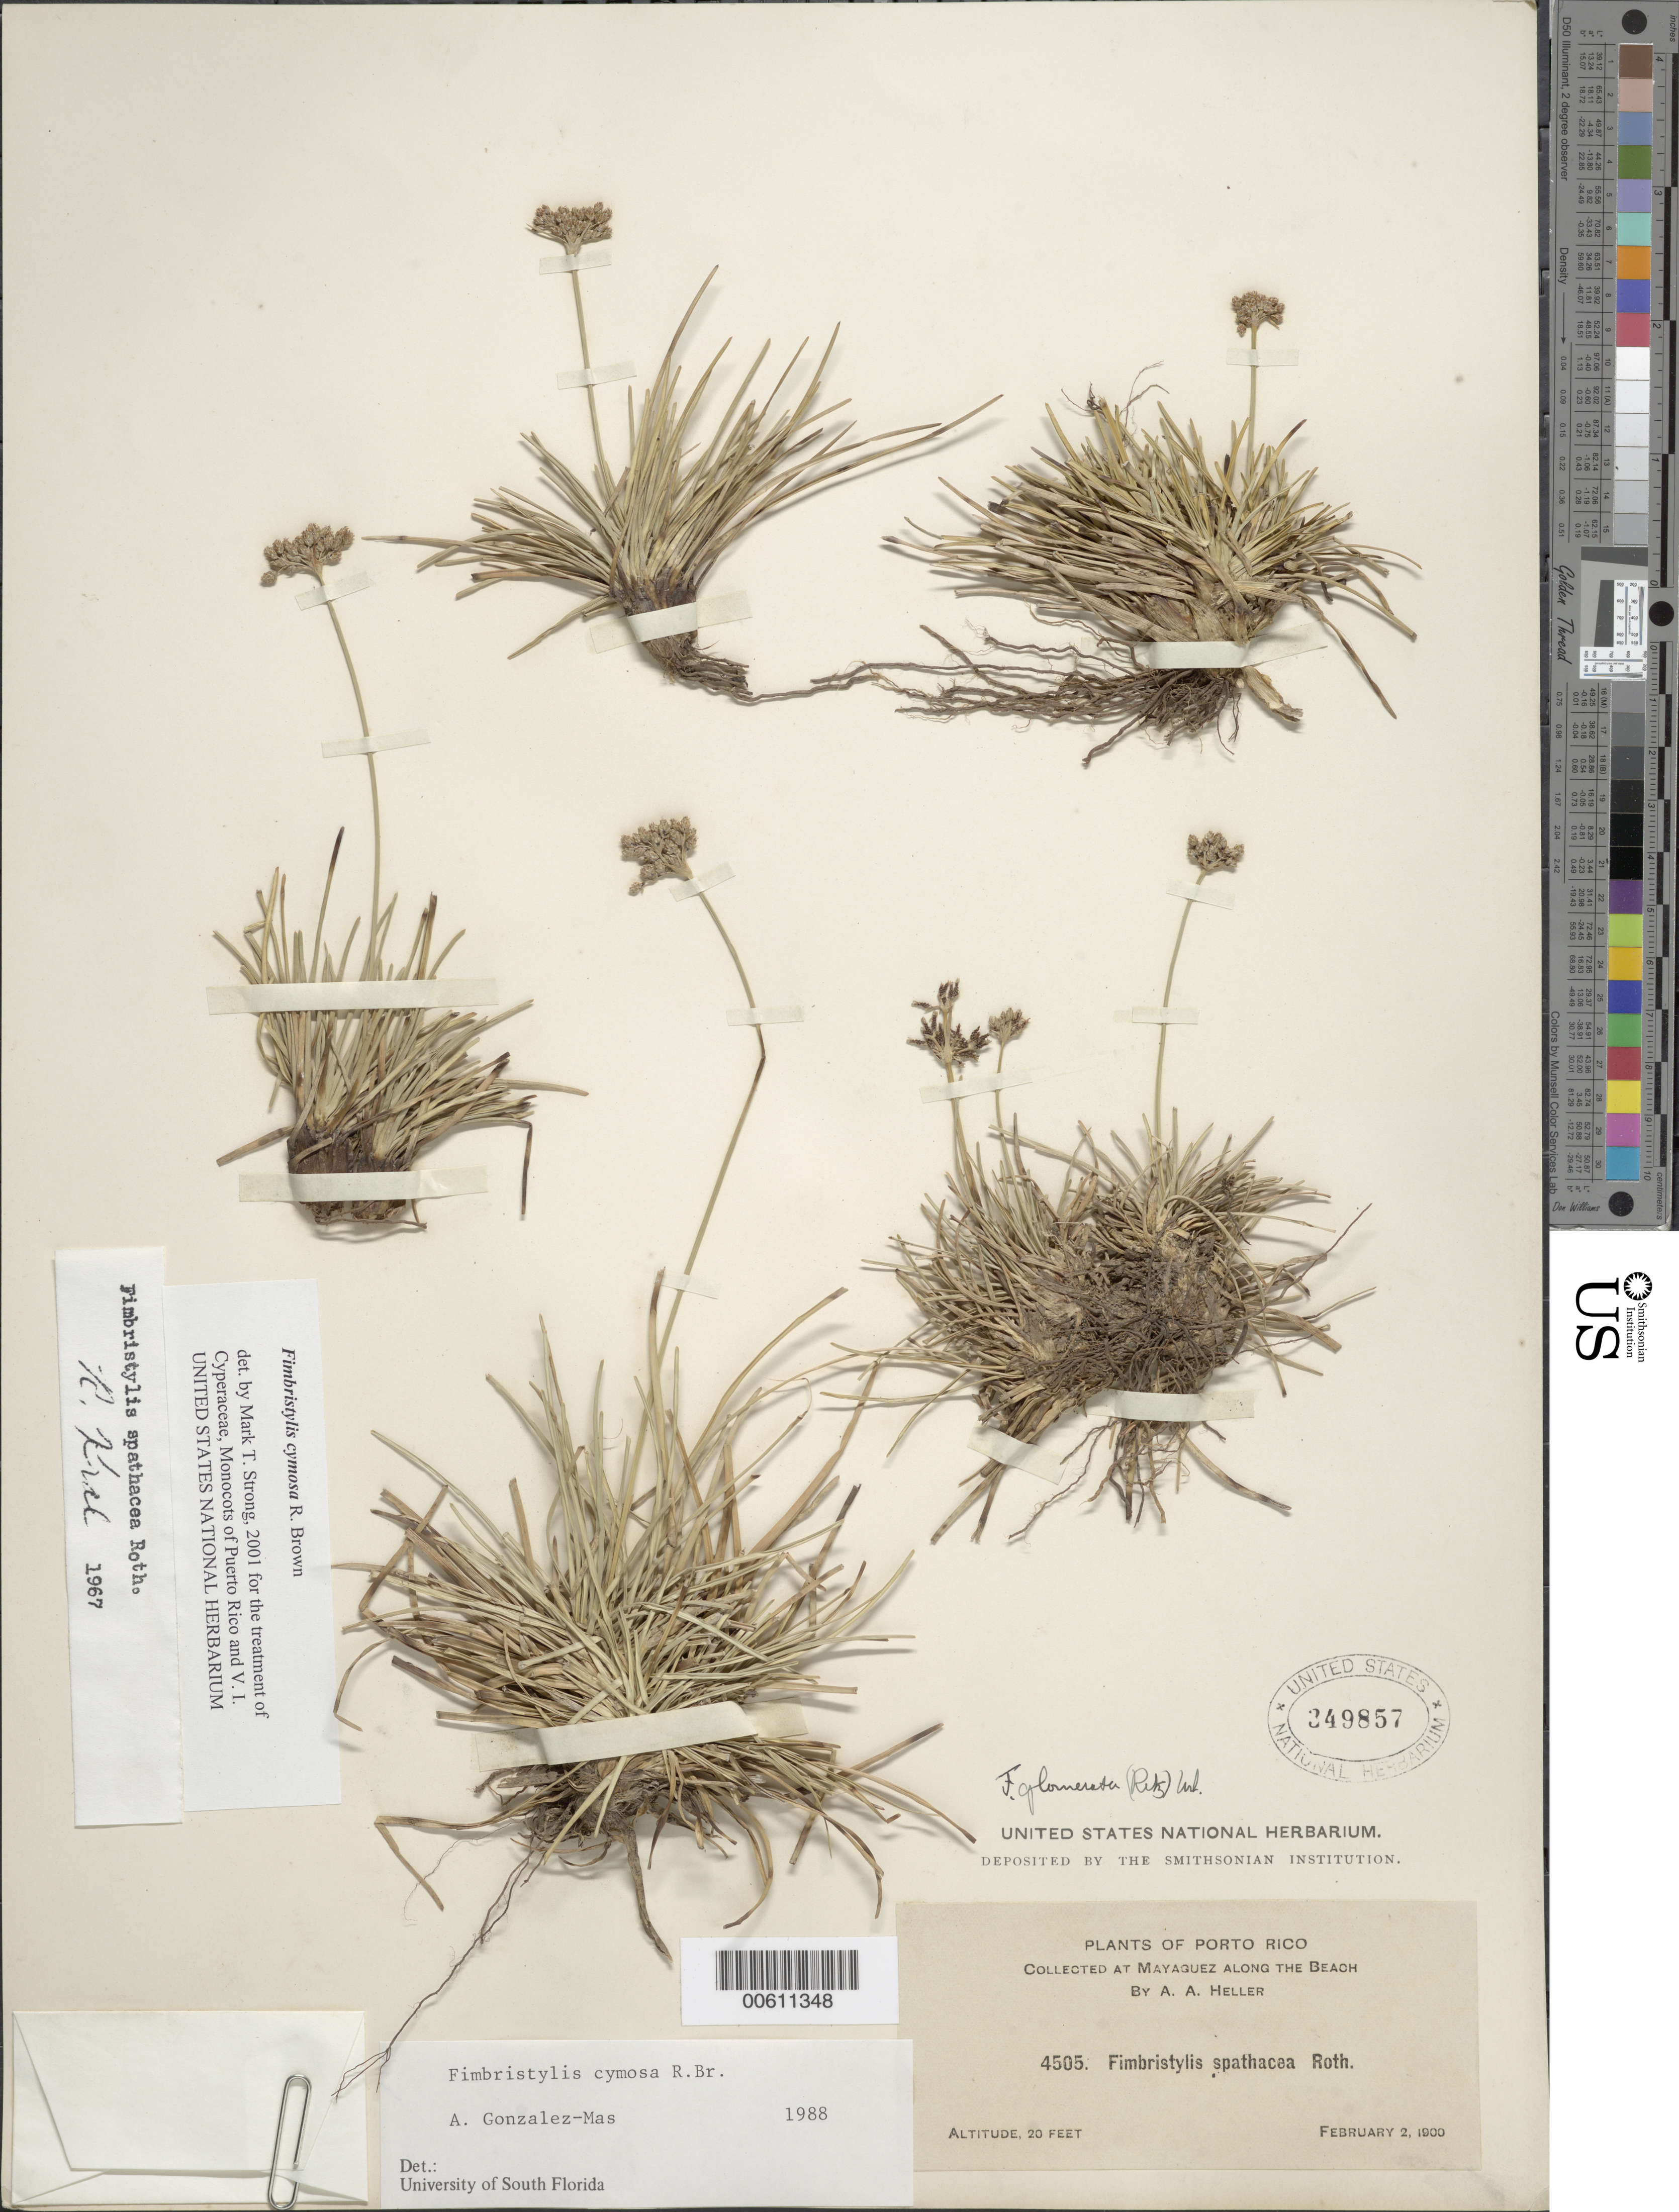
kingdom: Plantae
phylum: Tracheophyta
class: Liliopsida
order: Poales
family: Cyperaceae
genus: Fimbristylis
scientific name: Fimbristylis cymosa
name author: R. Br.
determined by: Strong, M. T., (US), Smithsonian Institution - National Museum of Natural History (UNITED STATES)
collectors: A. A. Heller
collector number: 4505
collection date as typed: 02 Feb 1900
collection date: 1900-02-02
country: Puerto Rico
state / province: Mayagüez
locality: Mayagüez: along the beach.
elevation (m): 6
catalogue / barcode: US 349857